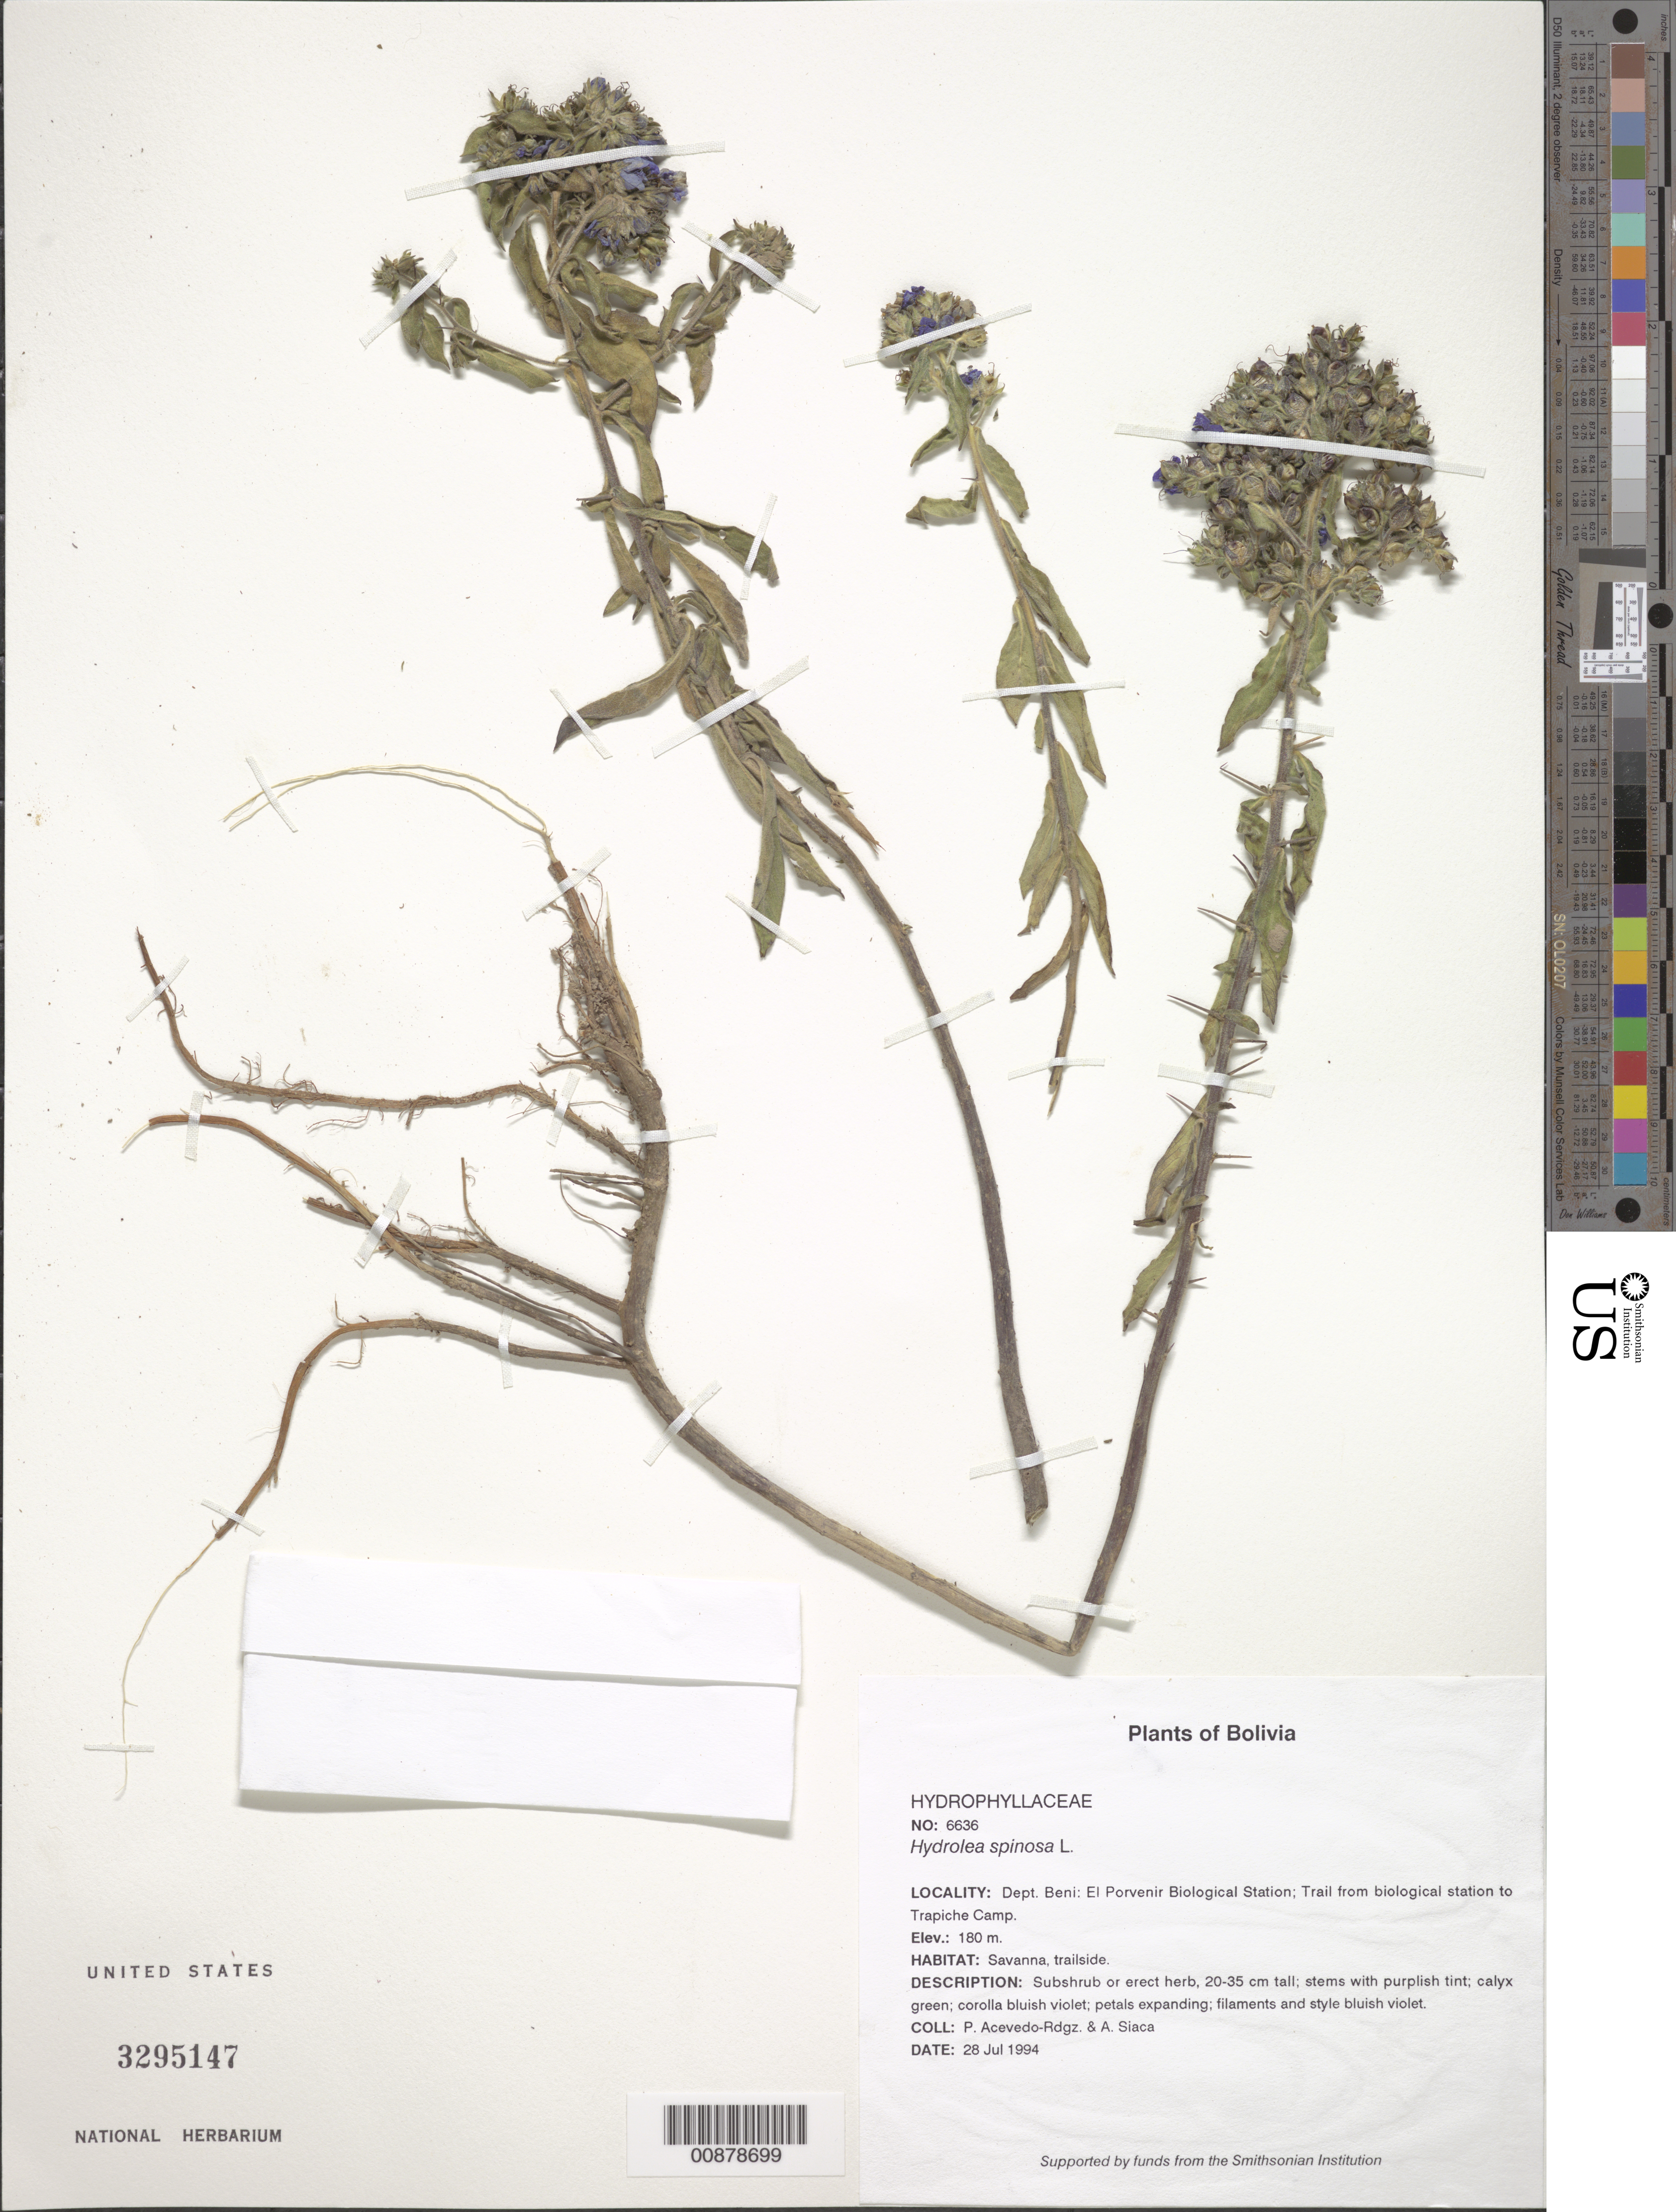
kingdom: Plantae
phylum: Tracheophyta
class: Magnoliopsida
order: Solanales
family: Hydroleaceae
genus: Hydrolea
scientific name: Hydrolea spinosa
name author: L.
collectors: P. Acevedo-Rodr. & A. Siaca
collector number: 6636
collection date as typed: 28 Jul 1994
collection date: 1994-07-28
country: Bolivia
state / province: Beni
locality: Depart. Beni, El Porvenir Biological Station. Trail from biological station to Trapiche Camp.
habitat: Savanna, trailside.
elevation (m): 180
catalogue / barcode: US 3295247